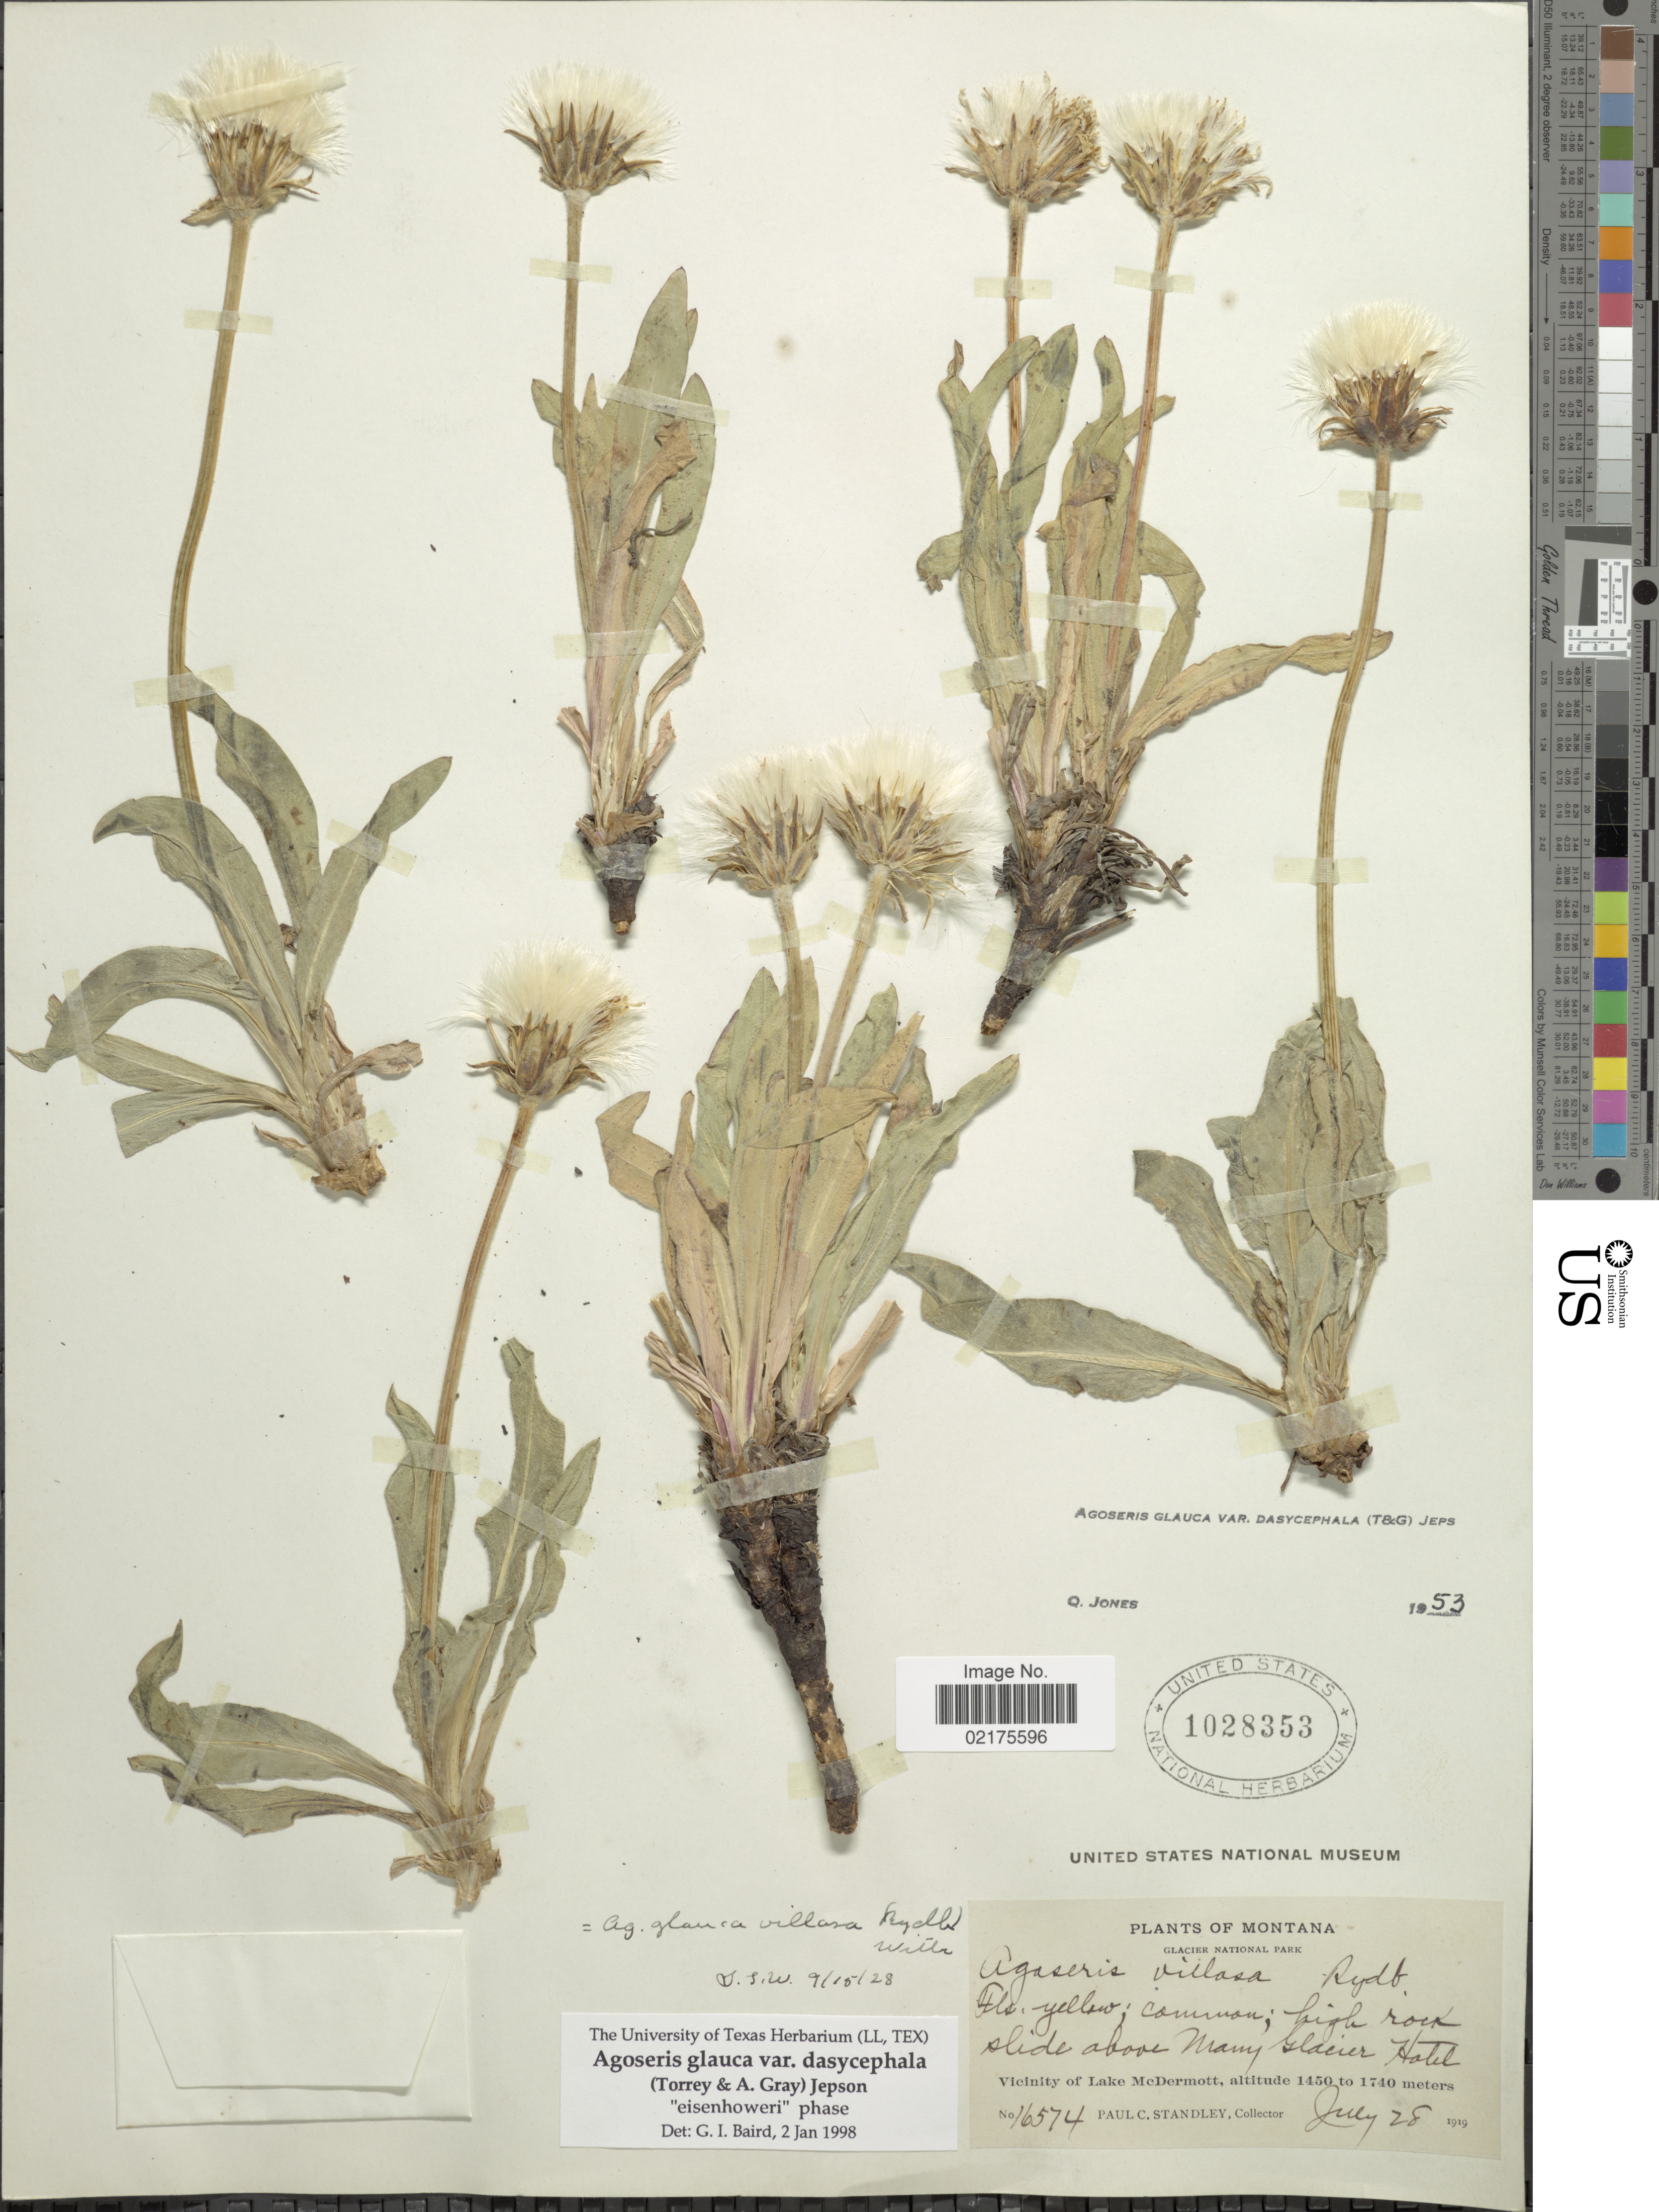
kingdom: Plantae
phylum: Tracheophyta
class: Magnoliopsida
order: Asterales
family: Asteraceae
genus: Agoseris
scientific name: Agoseris glauca var. dasycephala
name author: (Torr. & A. Gray) Jeps.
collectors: P. C. Standley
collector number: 16574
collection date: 1919-07-28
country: United States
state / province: Montana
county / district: Glacier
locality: Glacier National Park: Vicinity of Lake McDermott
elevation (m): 1450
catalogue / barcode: US 1028353